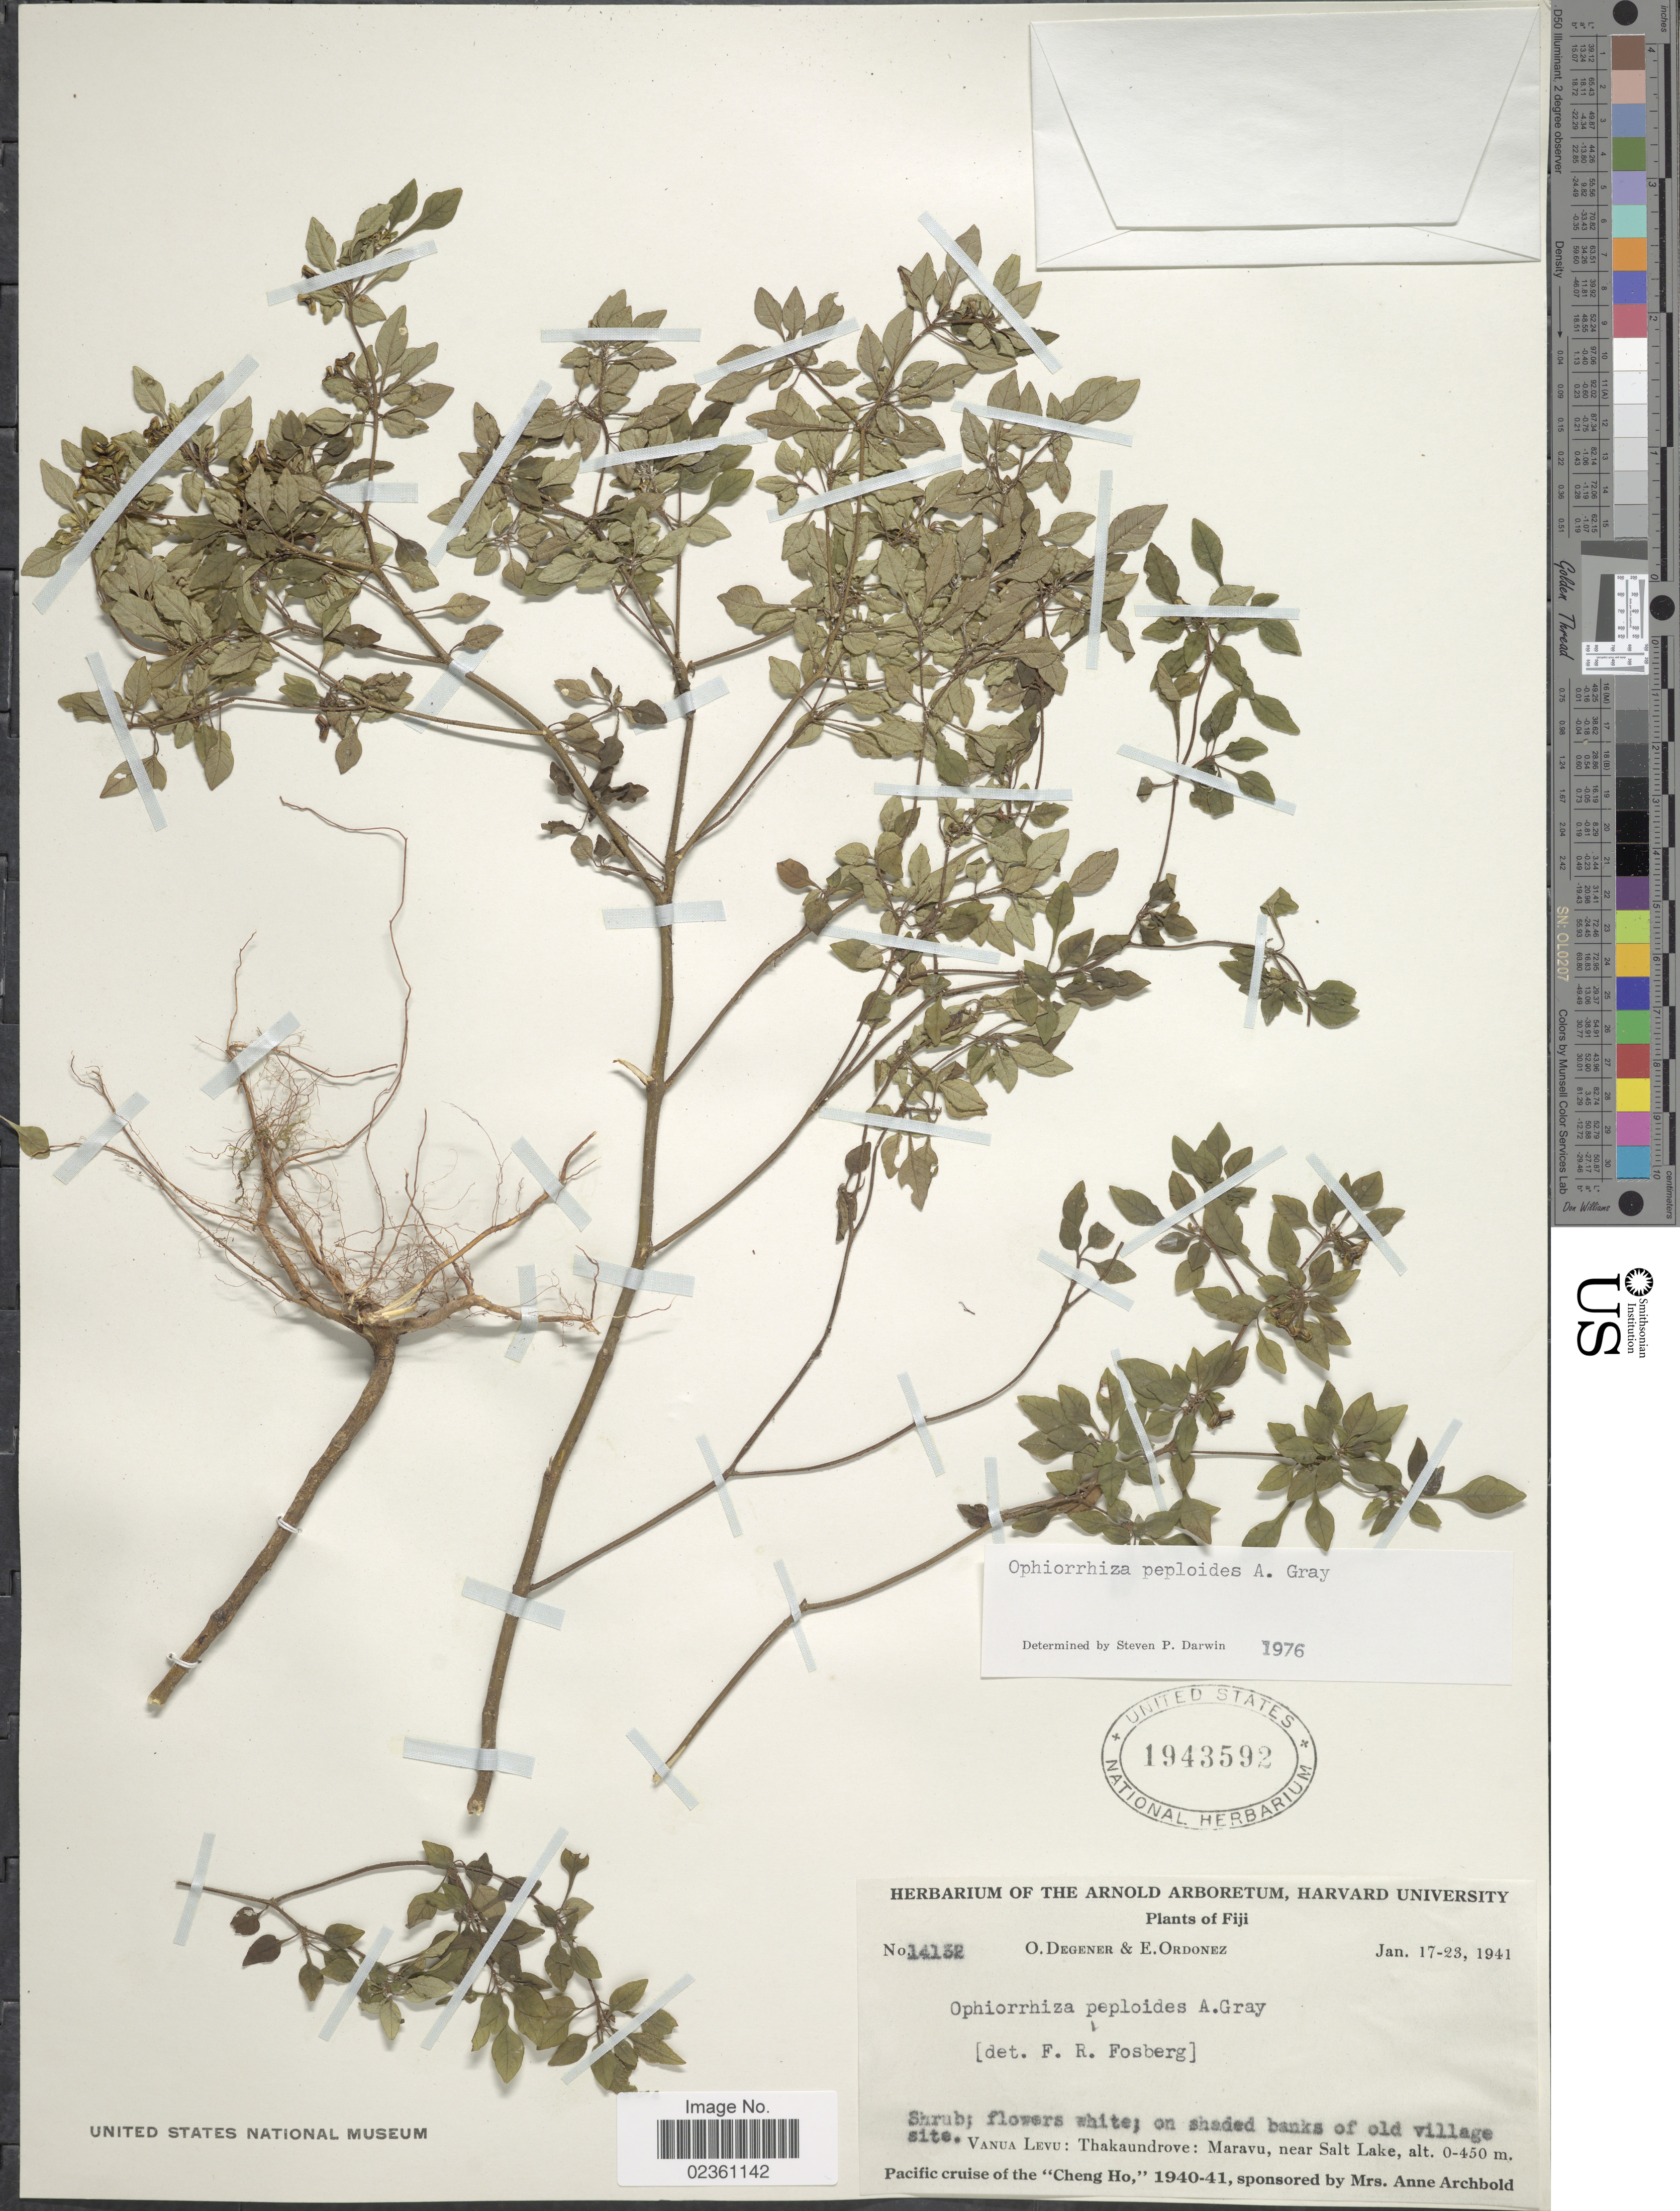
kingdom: Plantae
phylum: Tracheophyta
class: Magnoliopsida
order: Gentianales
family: Rubiaceae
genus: Ophiorrhiza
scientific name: Ophiorrhiza peploides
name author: A. Gray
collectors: O. Degener & E. Ordonez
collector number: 14132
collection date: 1941-01-17/1941-01-23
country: Fiji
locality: On shaded banks of old village site, Vanua Levu: Thakaundrove: Maravu, near Salt Lake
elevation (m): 0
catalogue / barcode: US 1943592